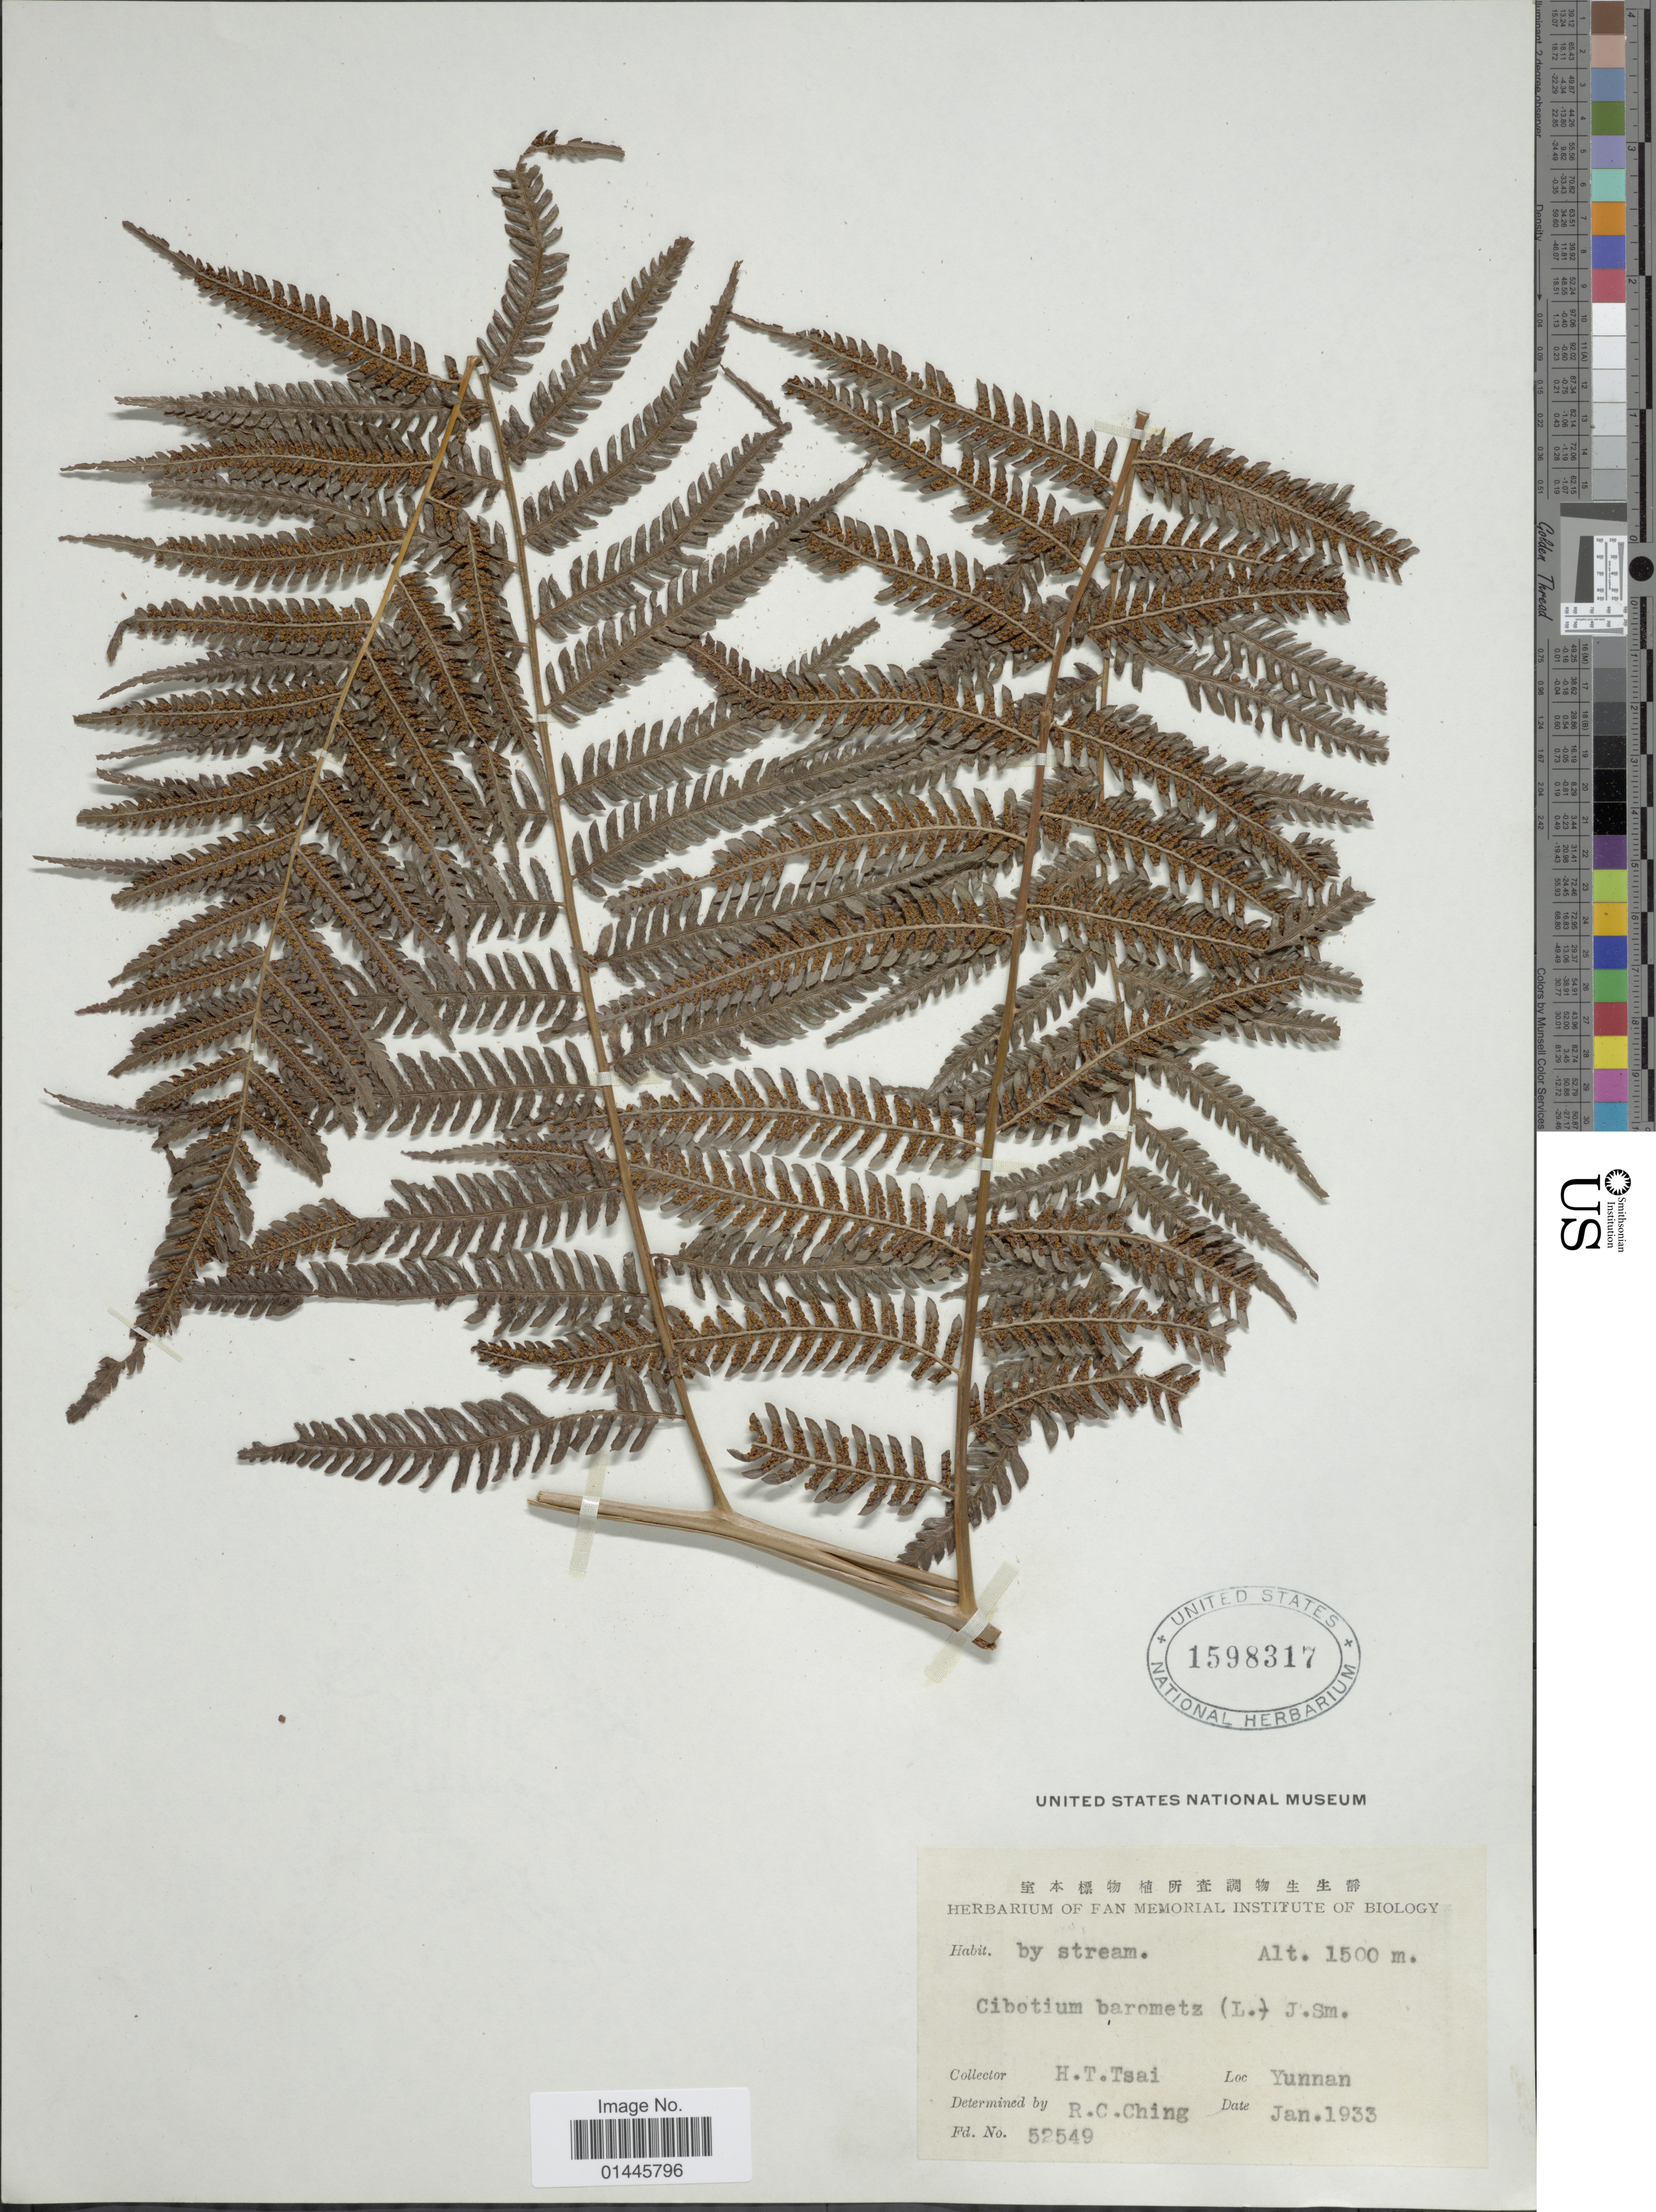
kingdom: Plantae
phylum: Tracheophyta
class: Polypodiopsida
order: Cyatheales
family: Cibotiaceae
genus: Cibotium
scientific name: Cibotium barometz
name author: (L.) J. Sm.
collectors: H. Tsai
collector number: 52549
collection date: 1933-01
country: China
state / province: Yunnan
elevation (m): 1500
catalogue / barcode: US 1598317